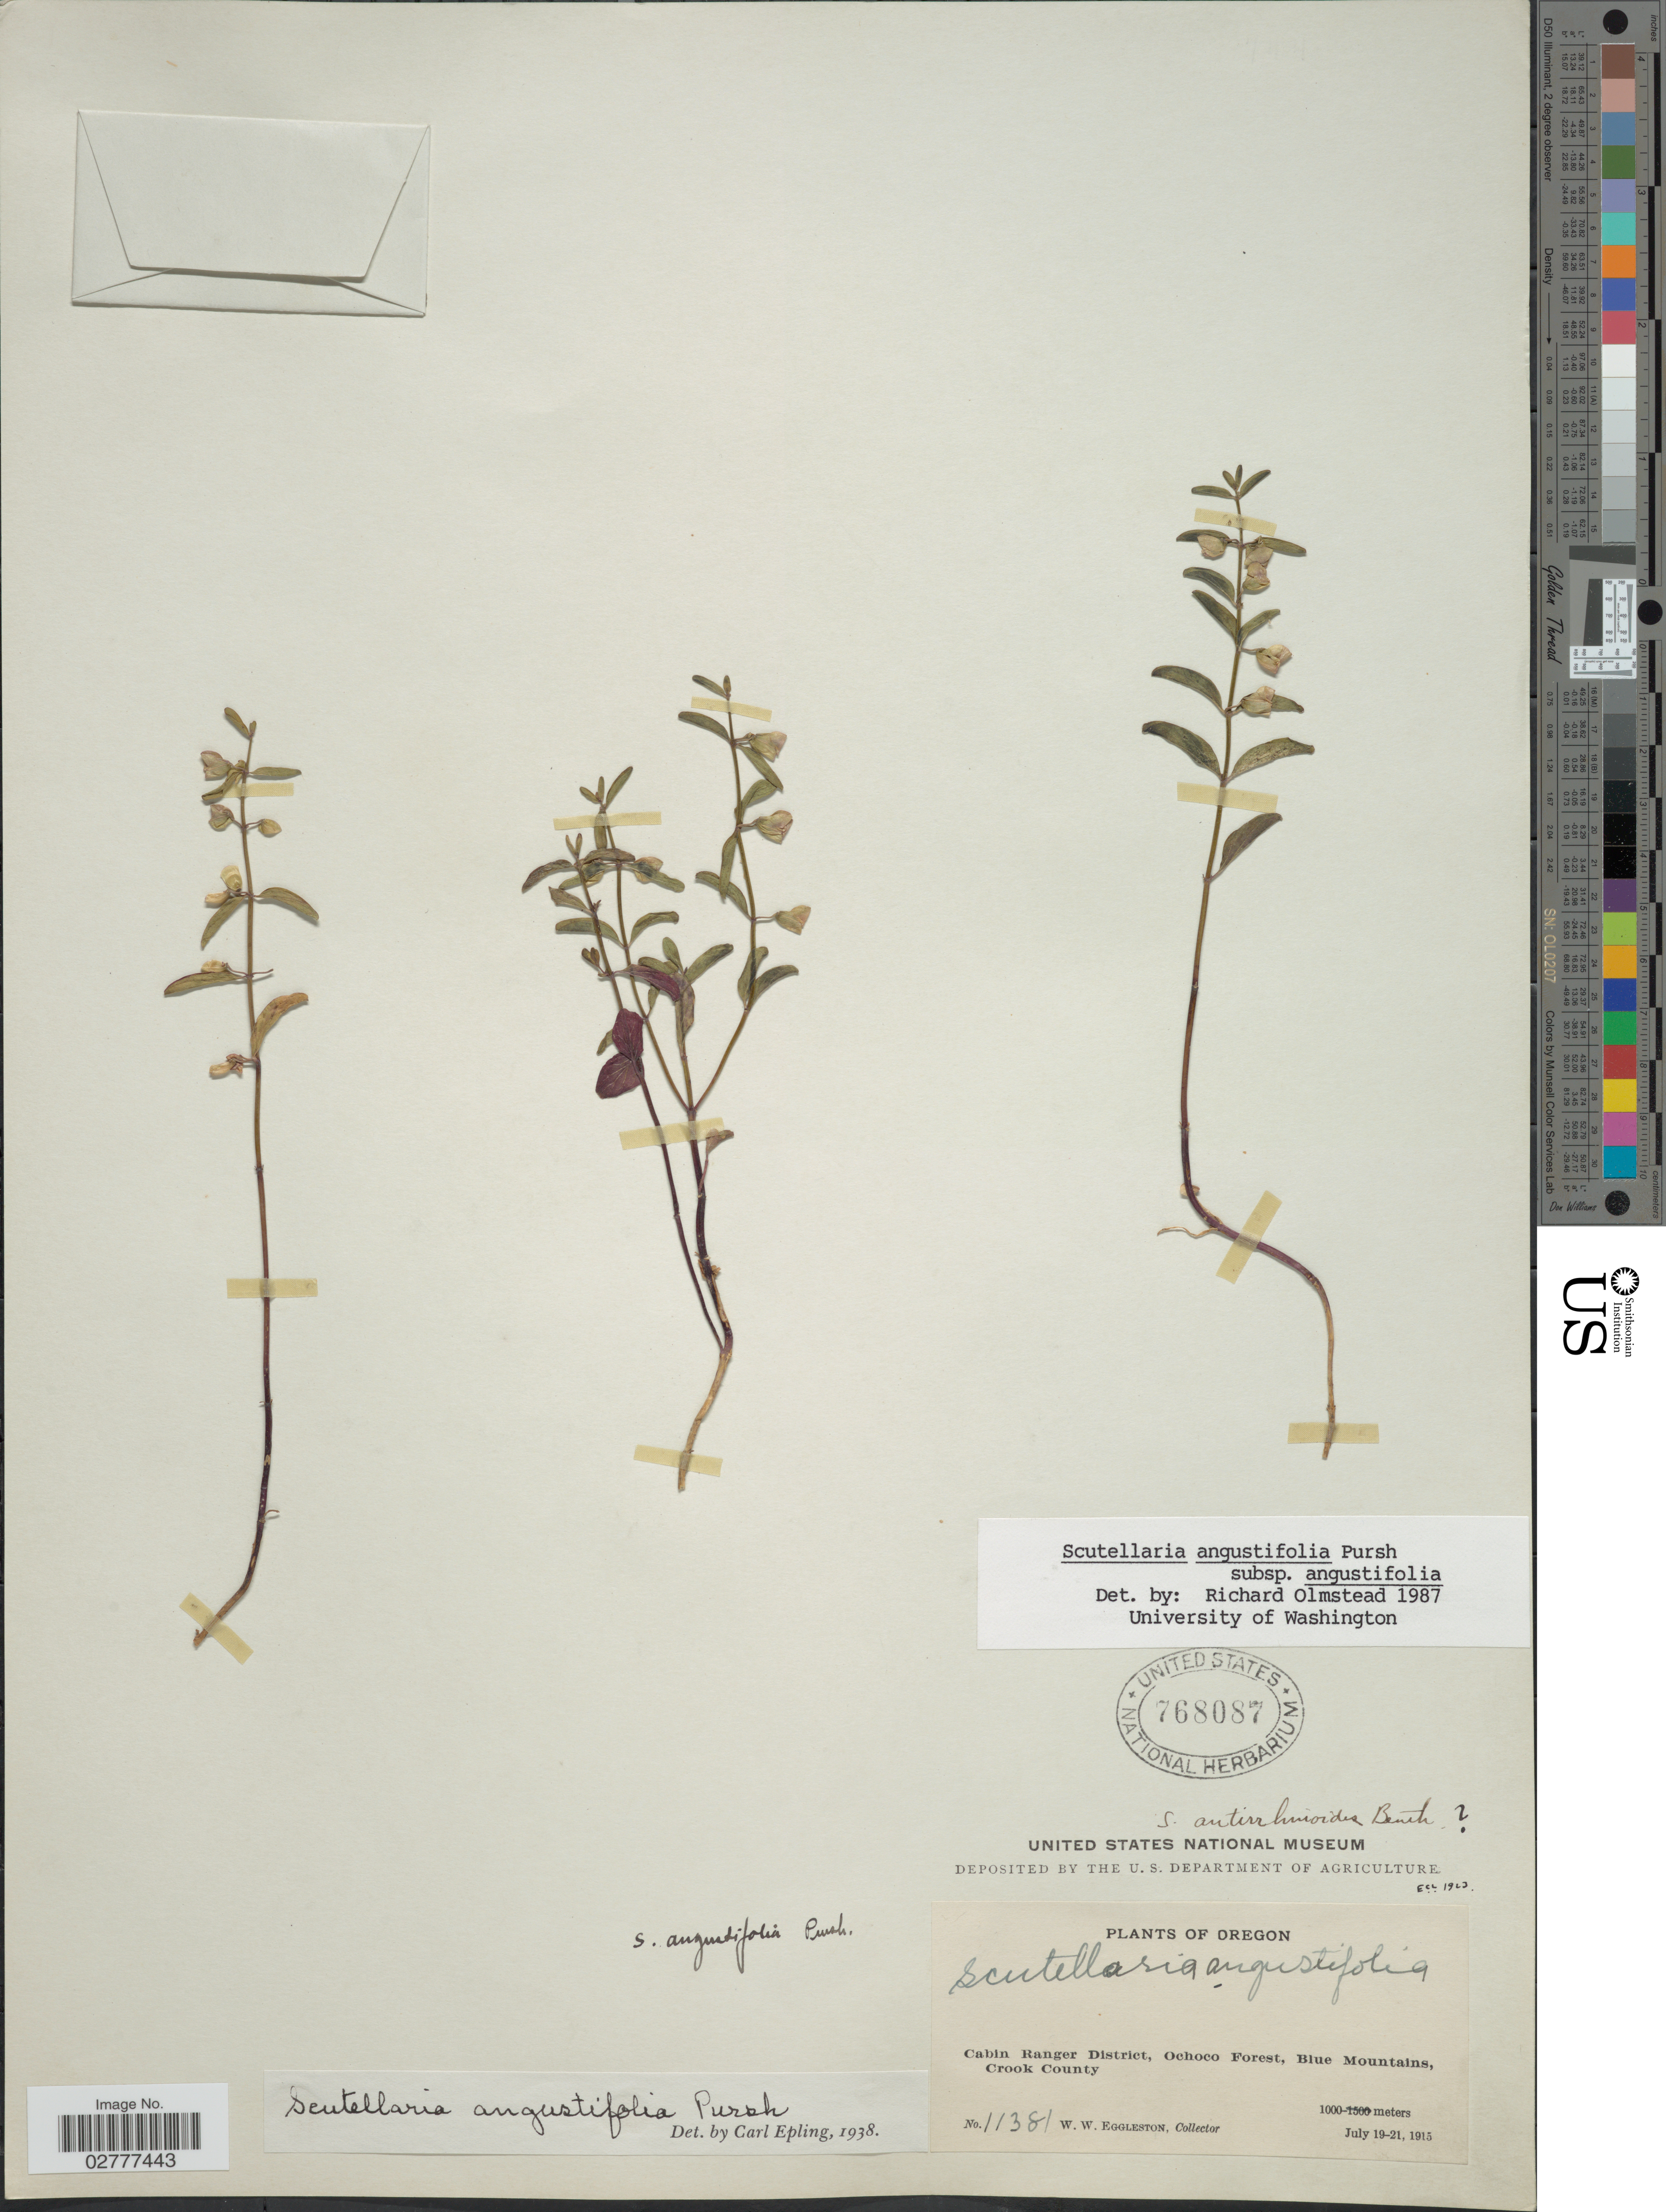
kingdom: Plantae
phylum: Tracheophyta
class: Magnoliopsida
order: Lamiales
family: Lamiaceae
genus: Scutellaria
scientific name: Scutellaria angustifolia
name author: Pursh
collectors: W. W. Eggleston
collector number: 11381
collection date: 1915-07-19/1915-07-21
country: United States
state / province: Oregon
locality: Cabin Ranger District, Ochoco Forest, Blue Mountains, Crook County.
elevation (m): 1000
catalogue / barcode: US 768087